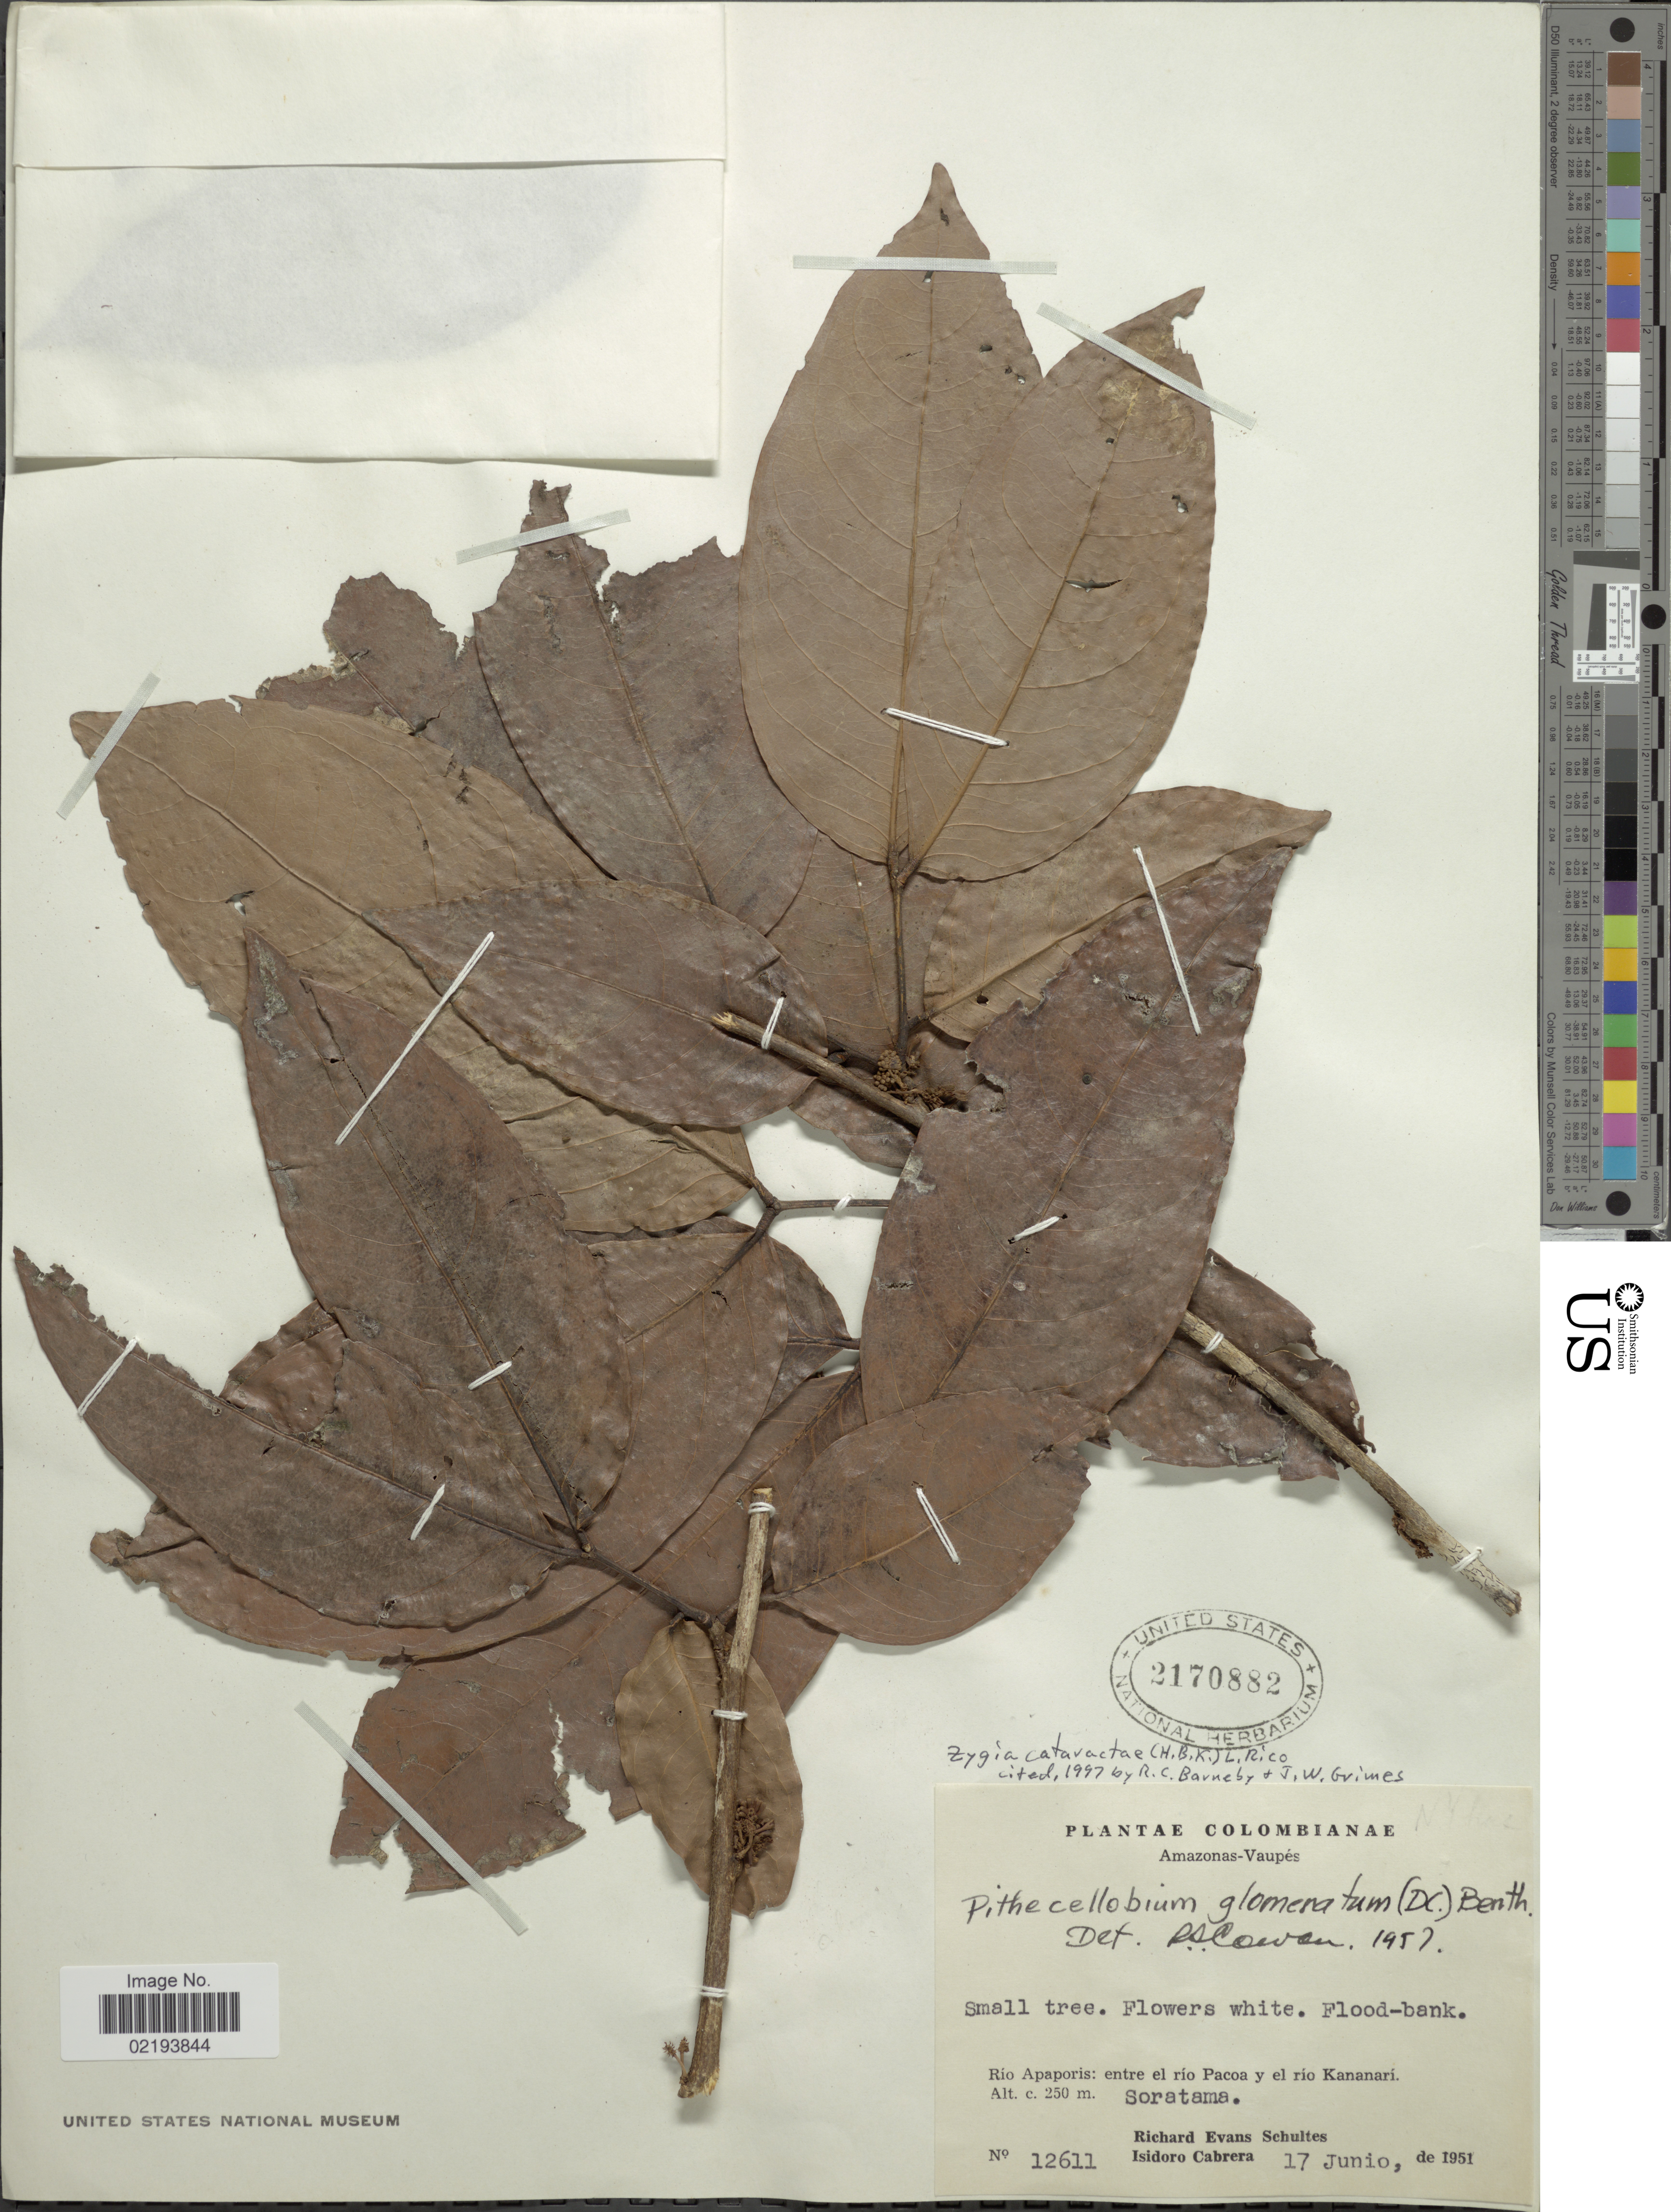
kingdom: Plantae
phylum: Tracheophyta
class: Magnoliopsida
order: Fabales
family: Fabaceae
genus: Zygia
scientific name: Zygia cataractae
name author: (Kunth) L. Rico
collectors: R. E. Schultes & I. Cabrera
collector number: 12611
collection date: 1951-06-17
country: Colombia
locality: Amazonas-Vaupés, Río Apaporis: entre el río Pacoa y el río Kananari, Soratama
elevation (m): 250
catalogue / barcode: US 2170882